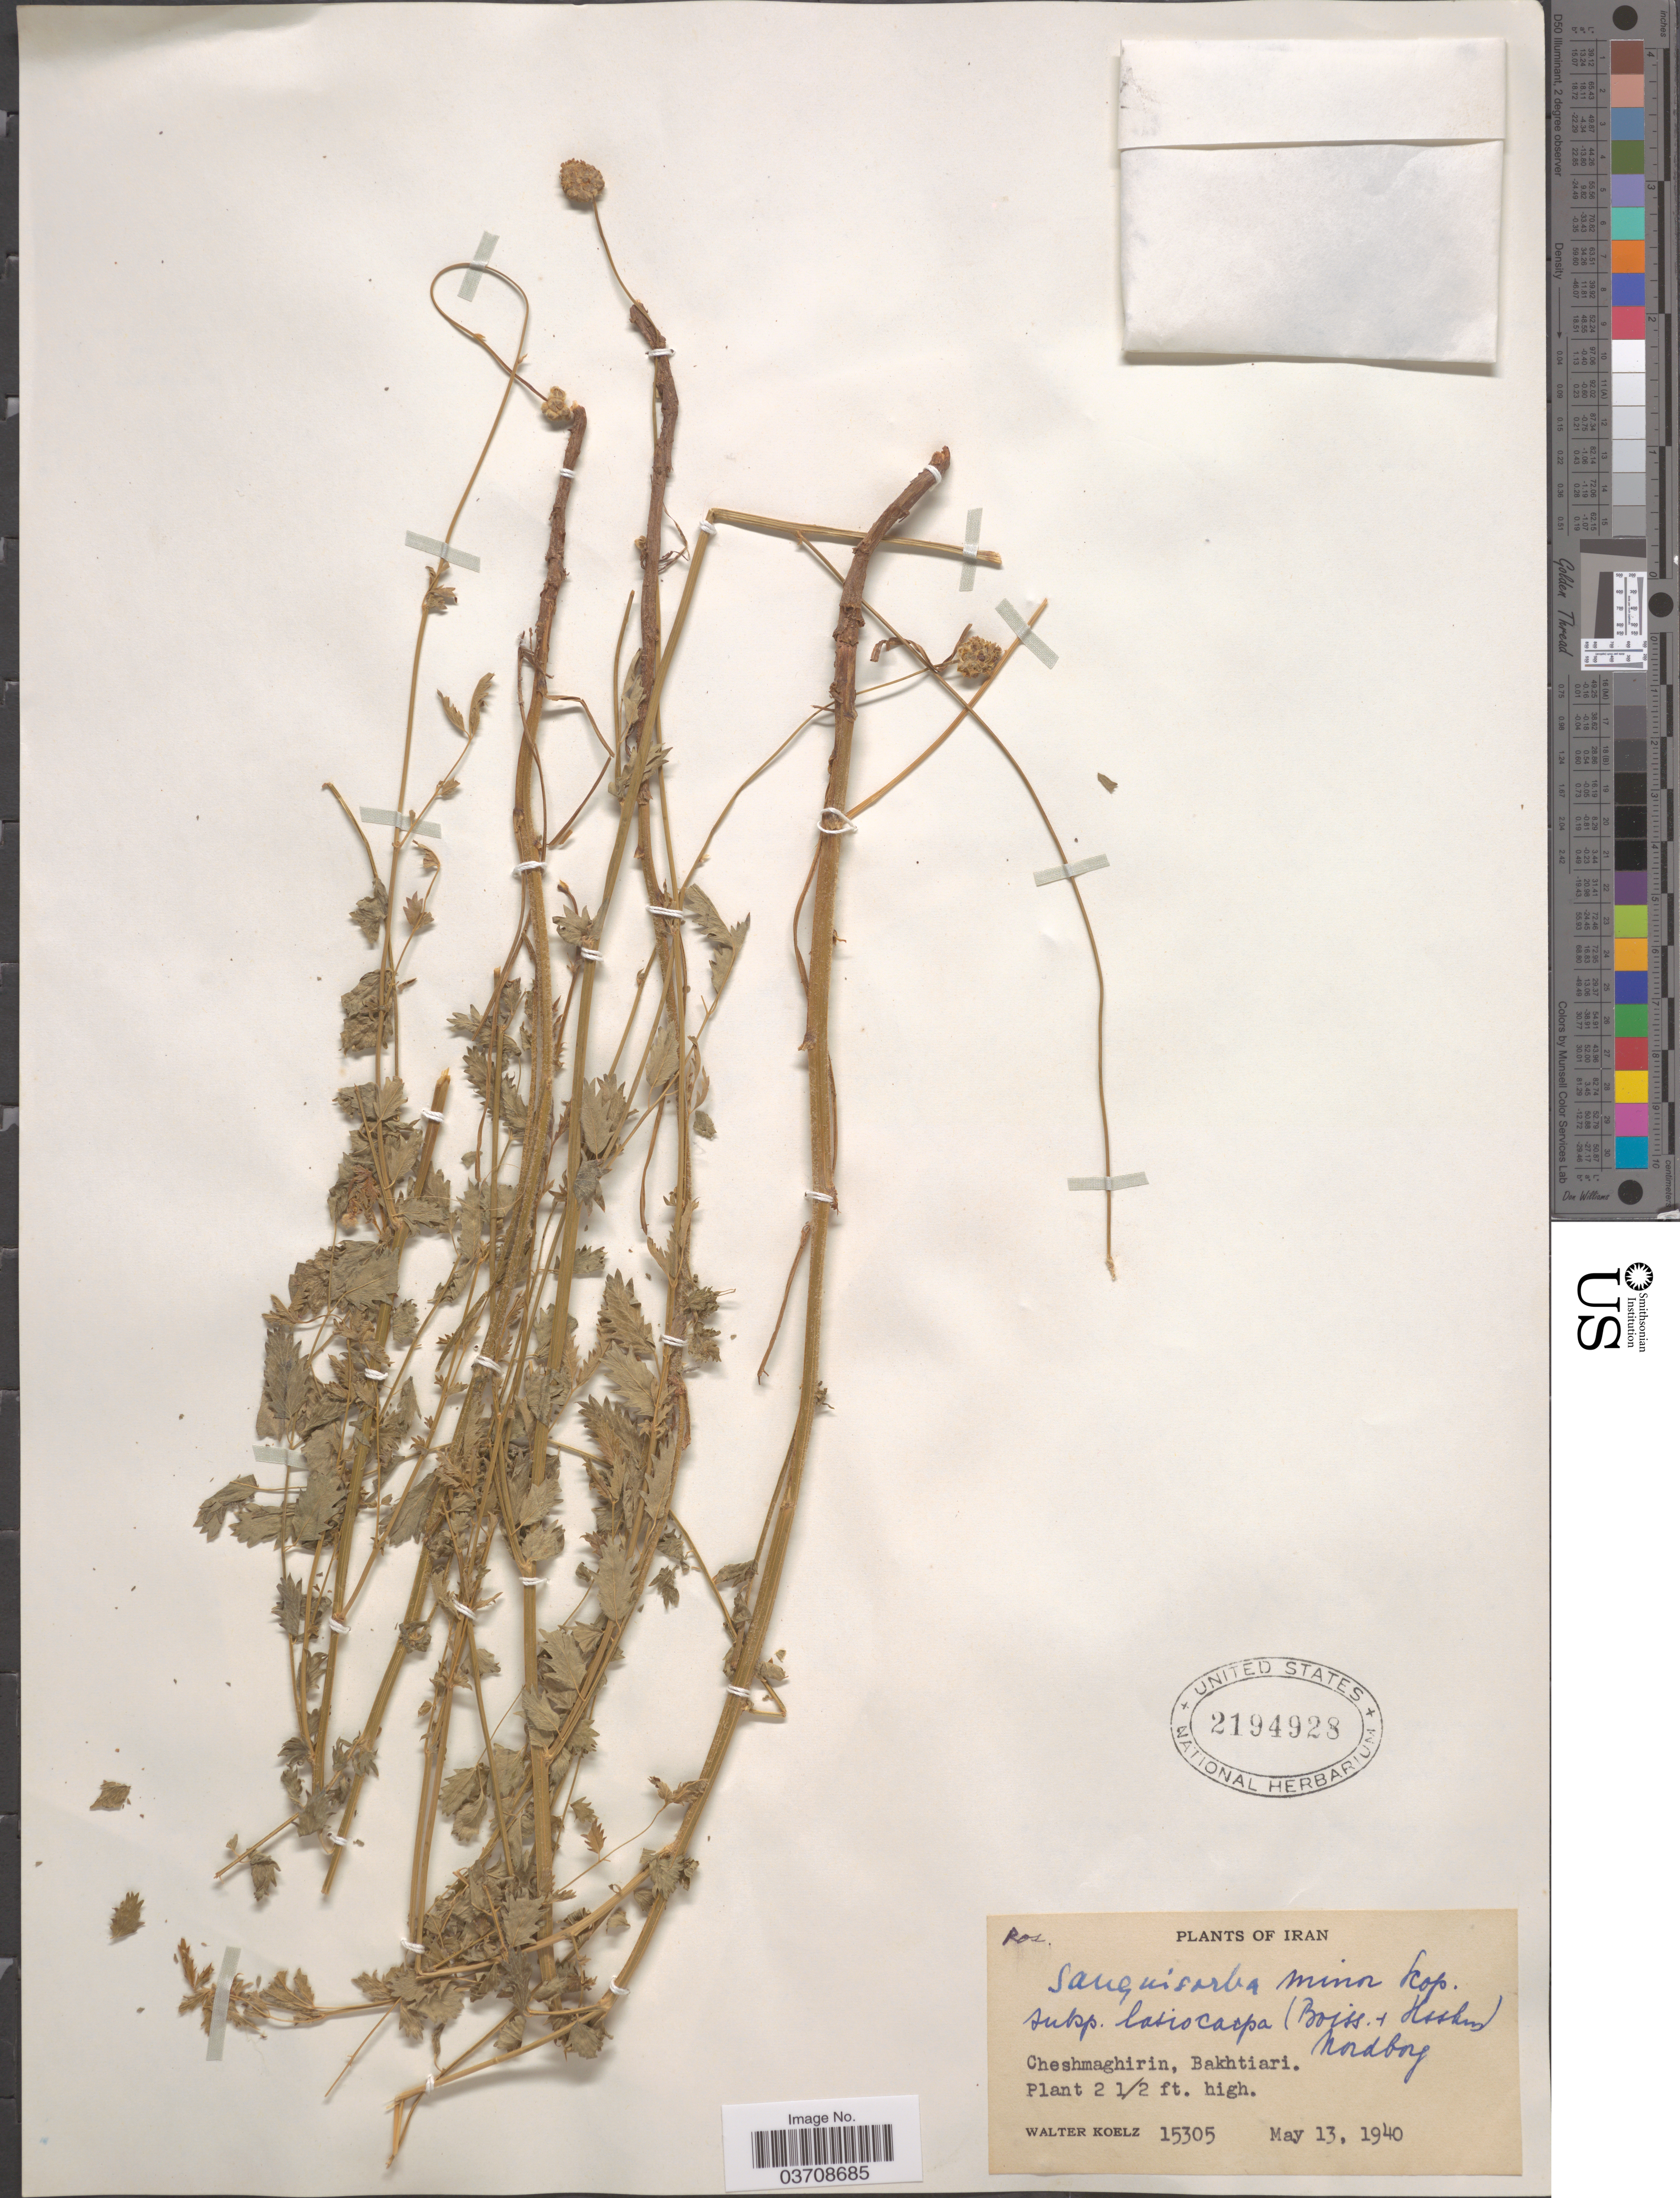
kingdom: Plantae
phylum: Tracheophyta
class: Magnoliopsida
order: Rosales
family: Rosaceae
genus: Sanguisorba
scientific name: Sanguisorba minor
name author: Scop.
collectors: W. N. Koelz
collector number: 15305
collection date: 1940-05-13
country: Iran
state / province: Chahar Mahaal and Bakhtiari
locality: Cheshmaghirin, Bakhtiari.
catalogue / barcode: US 2194928